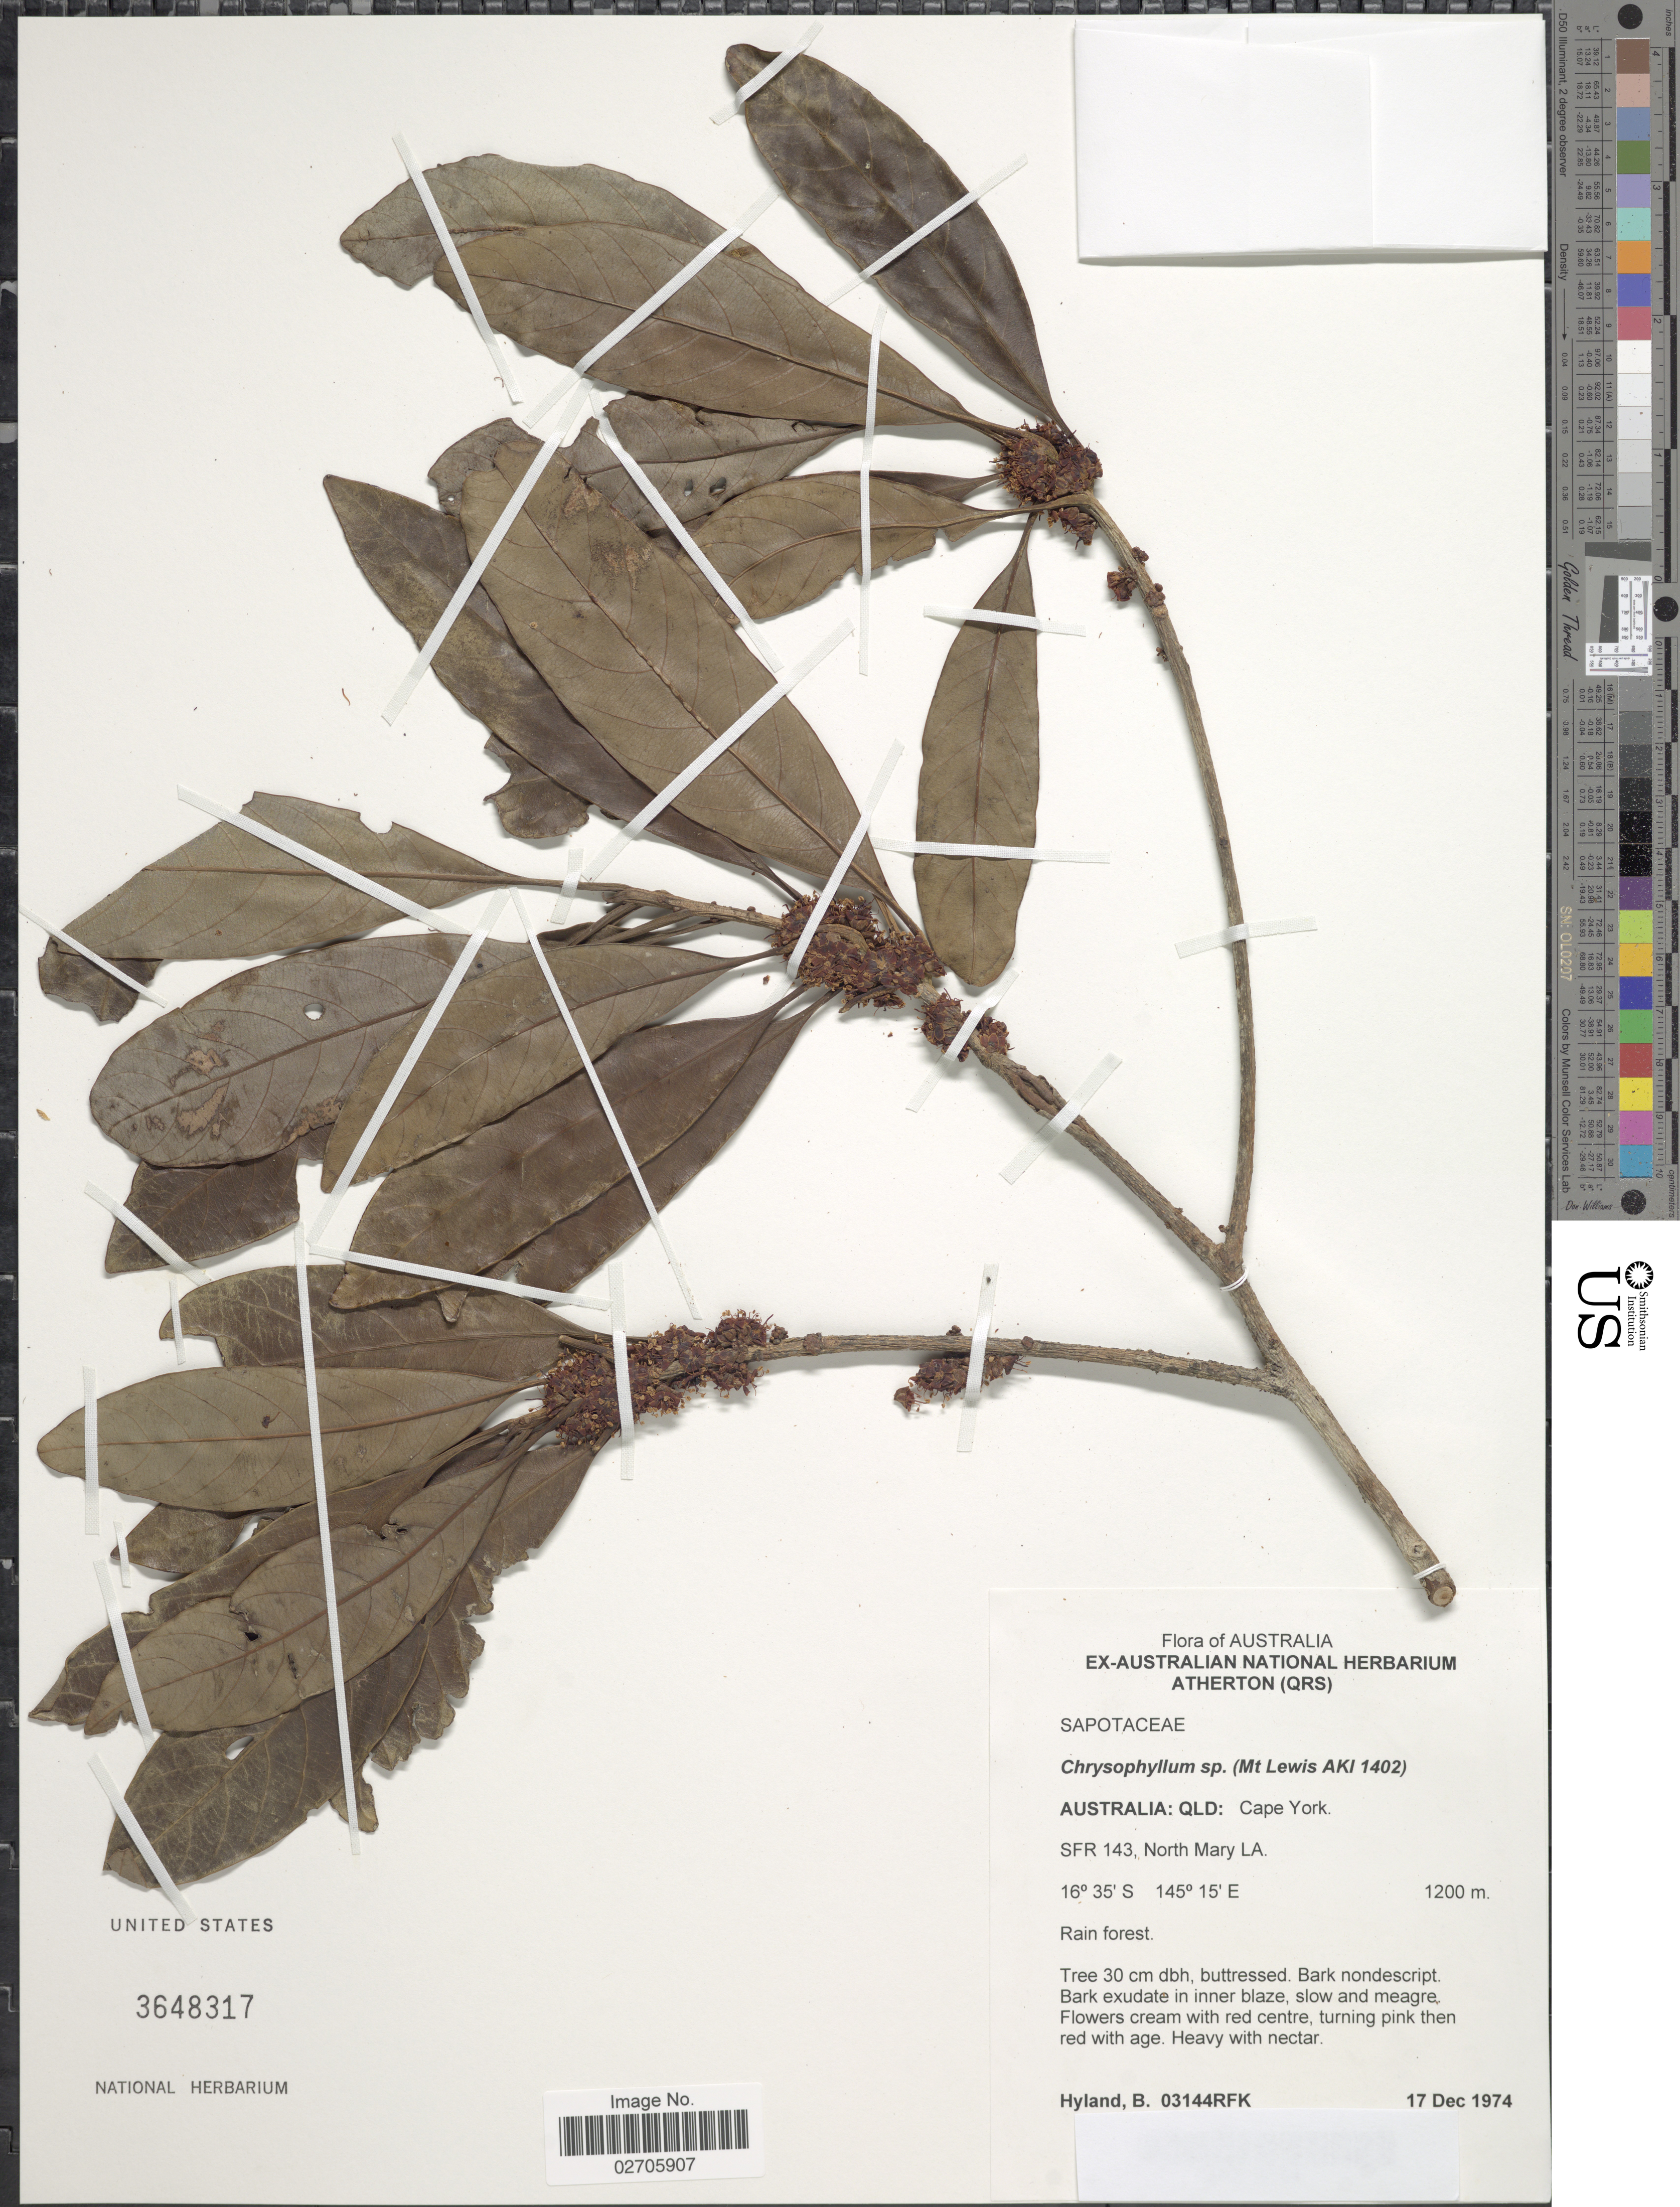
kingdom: Plantae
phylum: Tracheophyta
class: Magnoliopsida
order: Ericales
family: Sapotaceae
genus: Chrysophyllum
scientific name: Chrysophyllum sp.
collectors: B. P. Hyland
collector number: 03144RFK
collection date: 1974-12-17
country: Australia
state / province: Queensland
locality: Cape York SFR 143, North Mary LA, Rain forest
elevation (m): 1200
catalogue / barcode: US 3648317